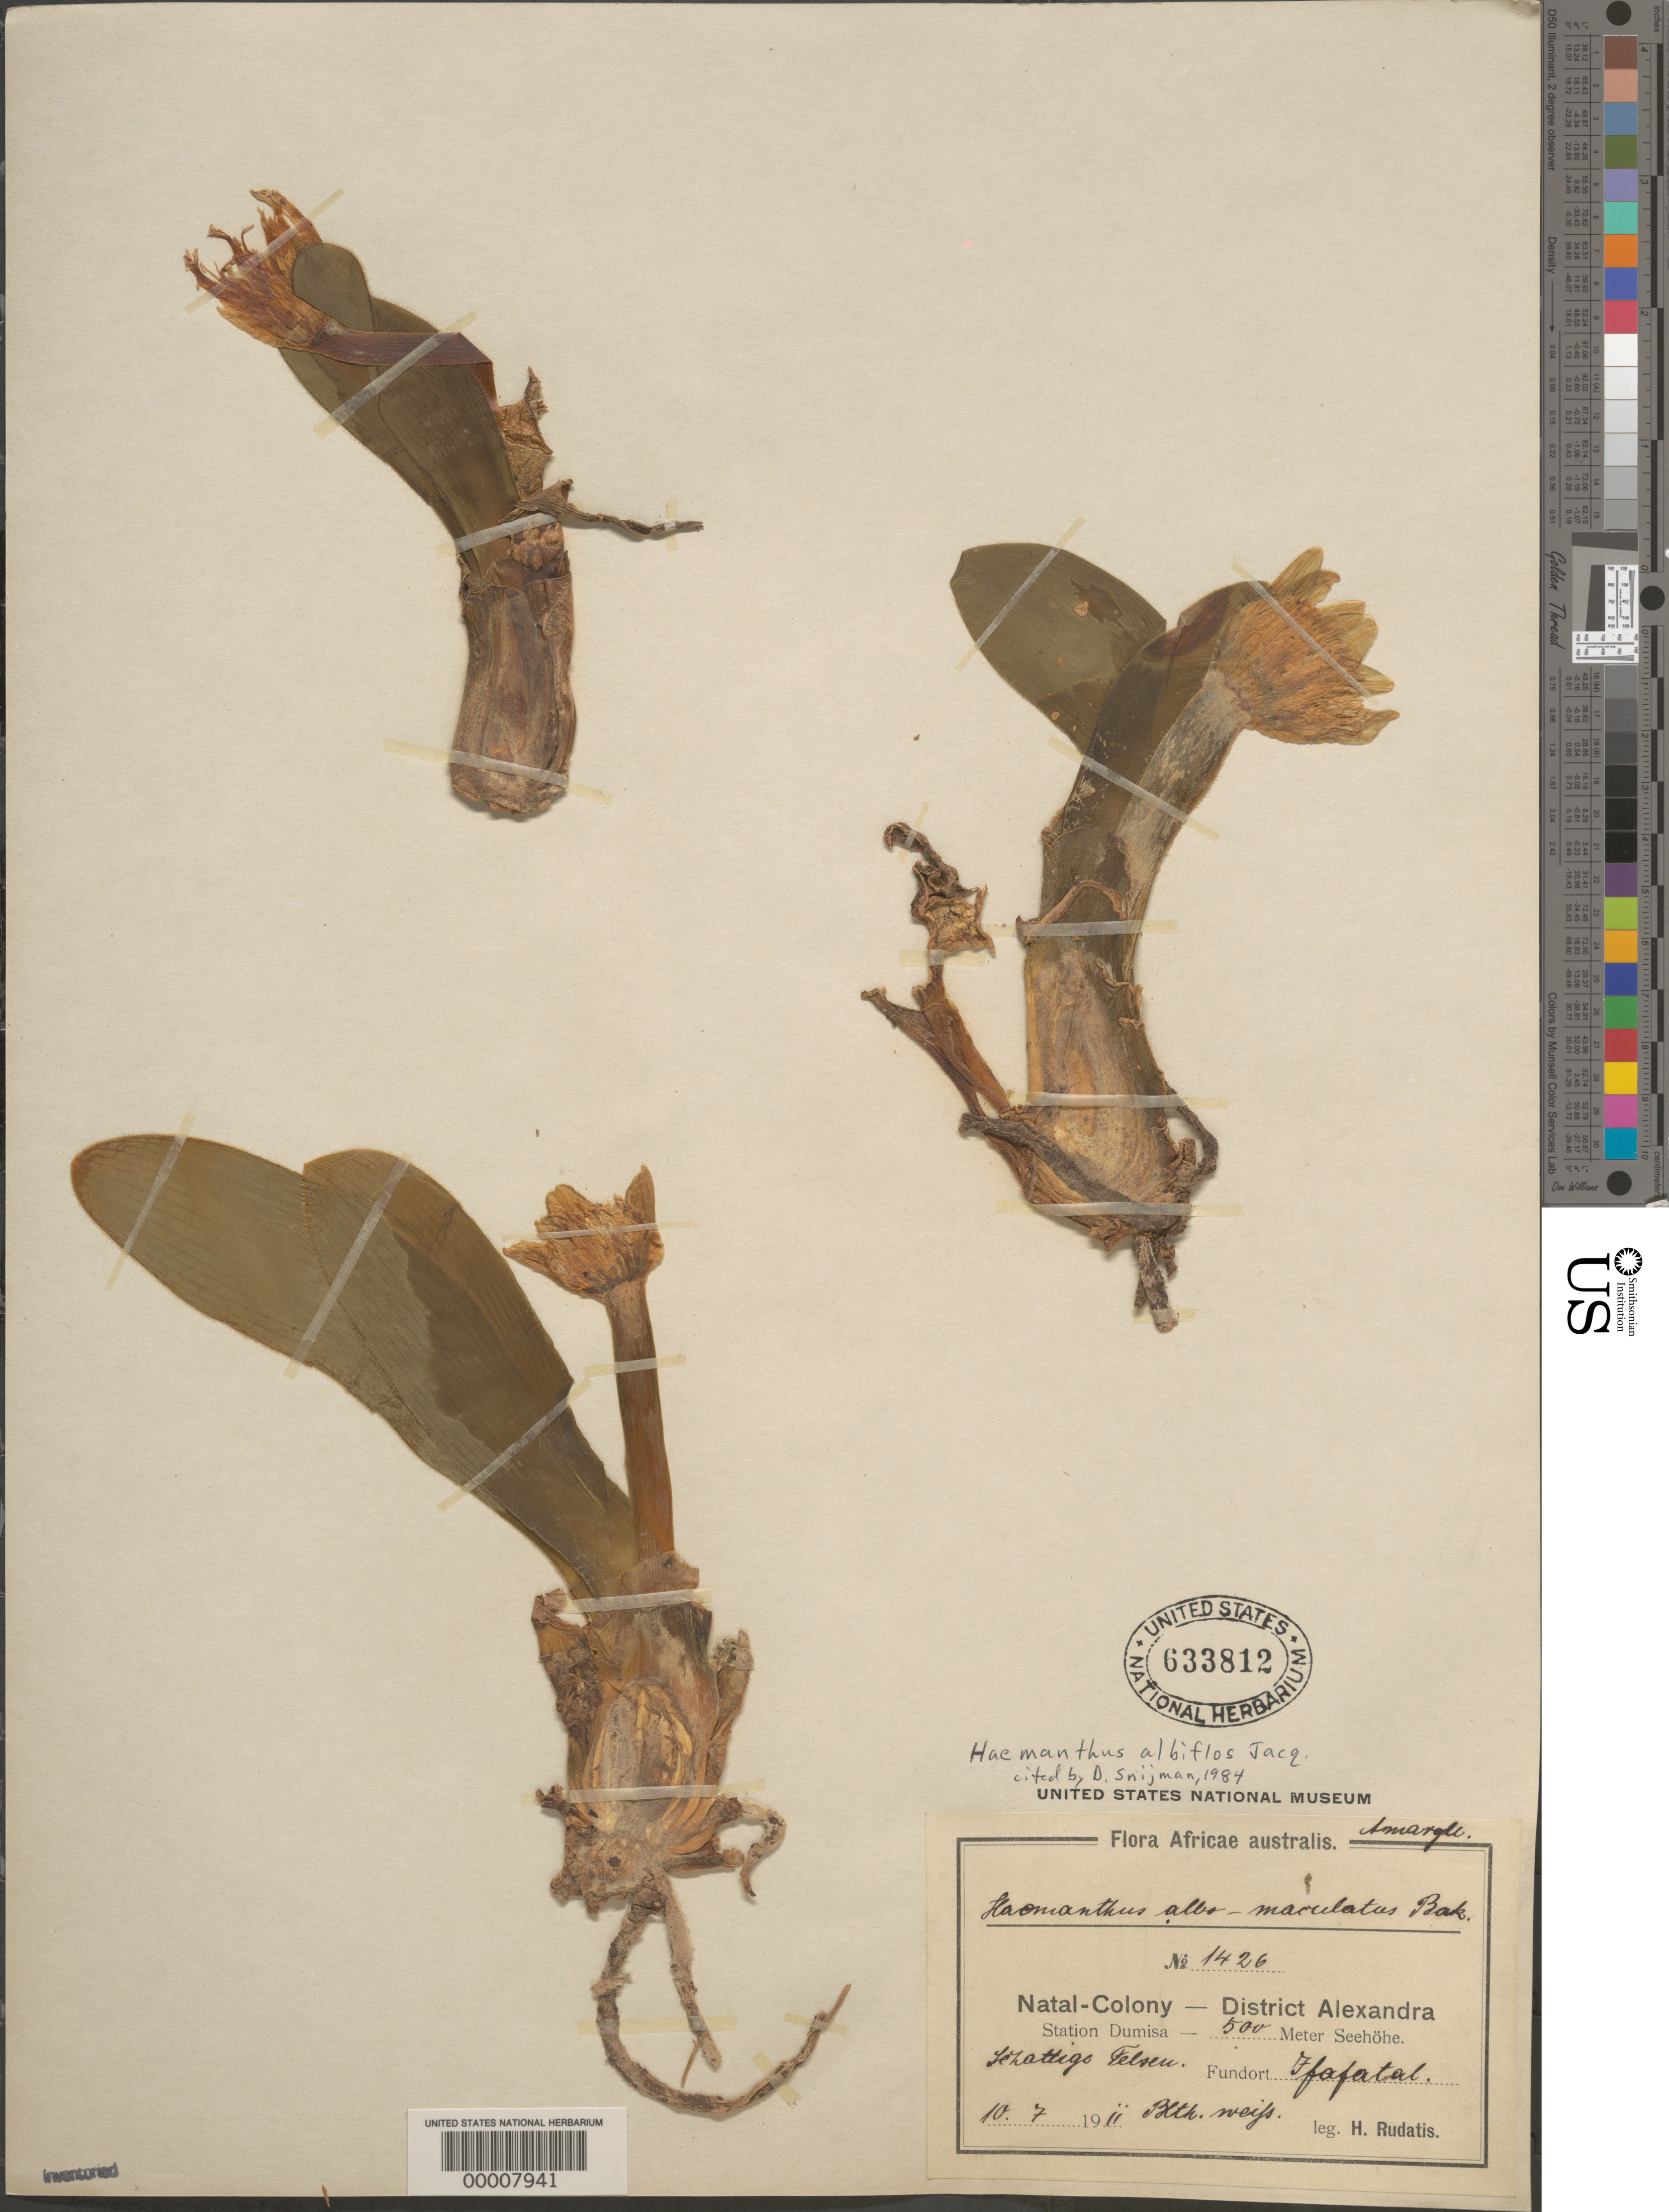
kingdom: Plantae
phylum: Tracheophyta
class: Liliopsida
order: Asparagales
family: Amaryllidaceae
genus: Haemanthus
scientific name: Haemanthus albiflos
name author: Jacq.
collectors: H. Rudatis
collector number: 1426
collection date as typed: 10 Jul 1911 or Jul 10 1911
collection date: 1911-07-10 or 1911-10-07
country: South Africa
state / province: KwaZulu-Natal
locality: Dumisa station. Alexandra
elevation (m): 500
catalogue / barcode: US 633812